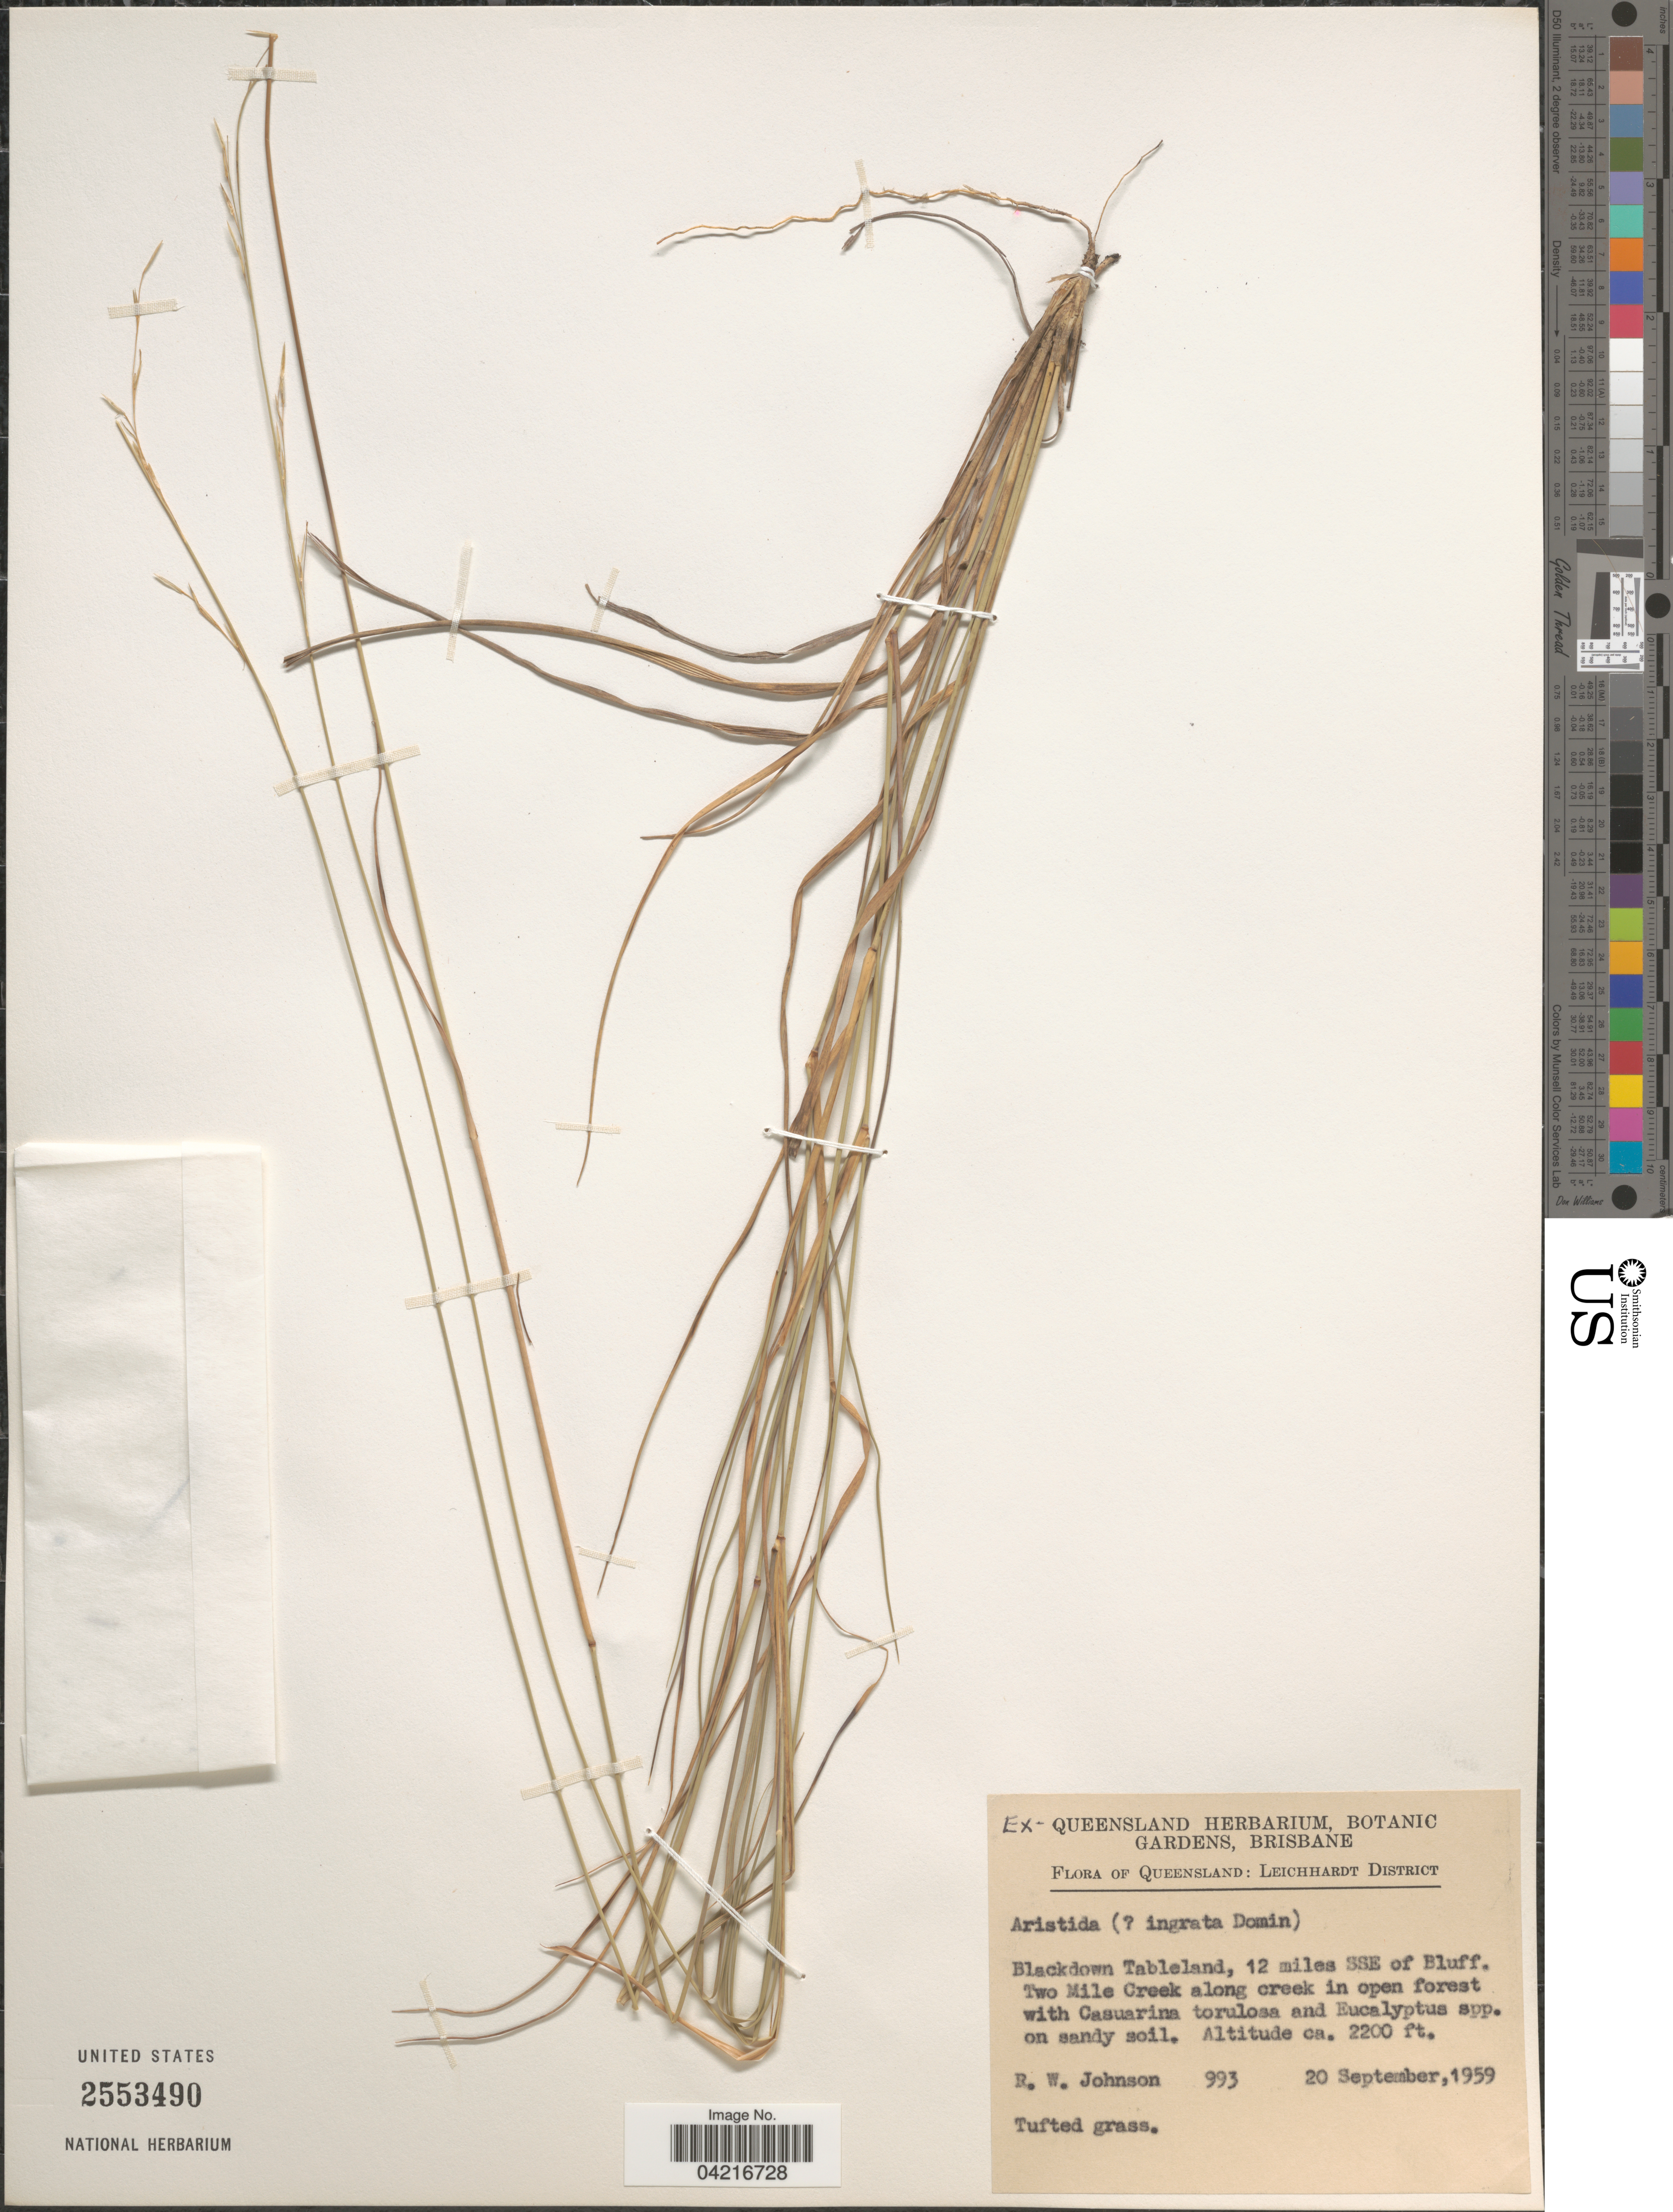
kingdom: Plantae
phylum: Tracheophyta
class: Liliopsida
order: Poales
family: Poaceae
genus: Aristida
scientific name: Aristida ingrata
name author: Domin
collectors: R. W. Johnson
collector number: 993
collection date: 1959-09-20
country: Australia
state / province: Queensland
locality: Leichhardt District. Blackdown Tableland, 12 miles SSE of Bluff. Two Mile Creek along creek in open forest on sandy soil.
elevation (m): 671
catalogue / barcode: US 2553490